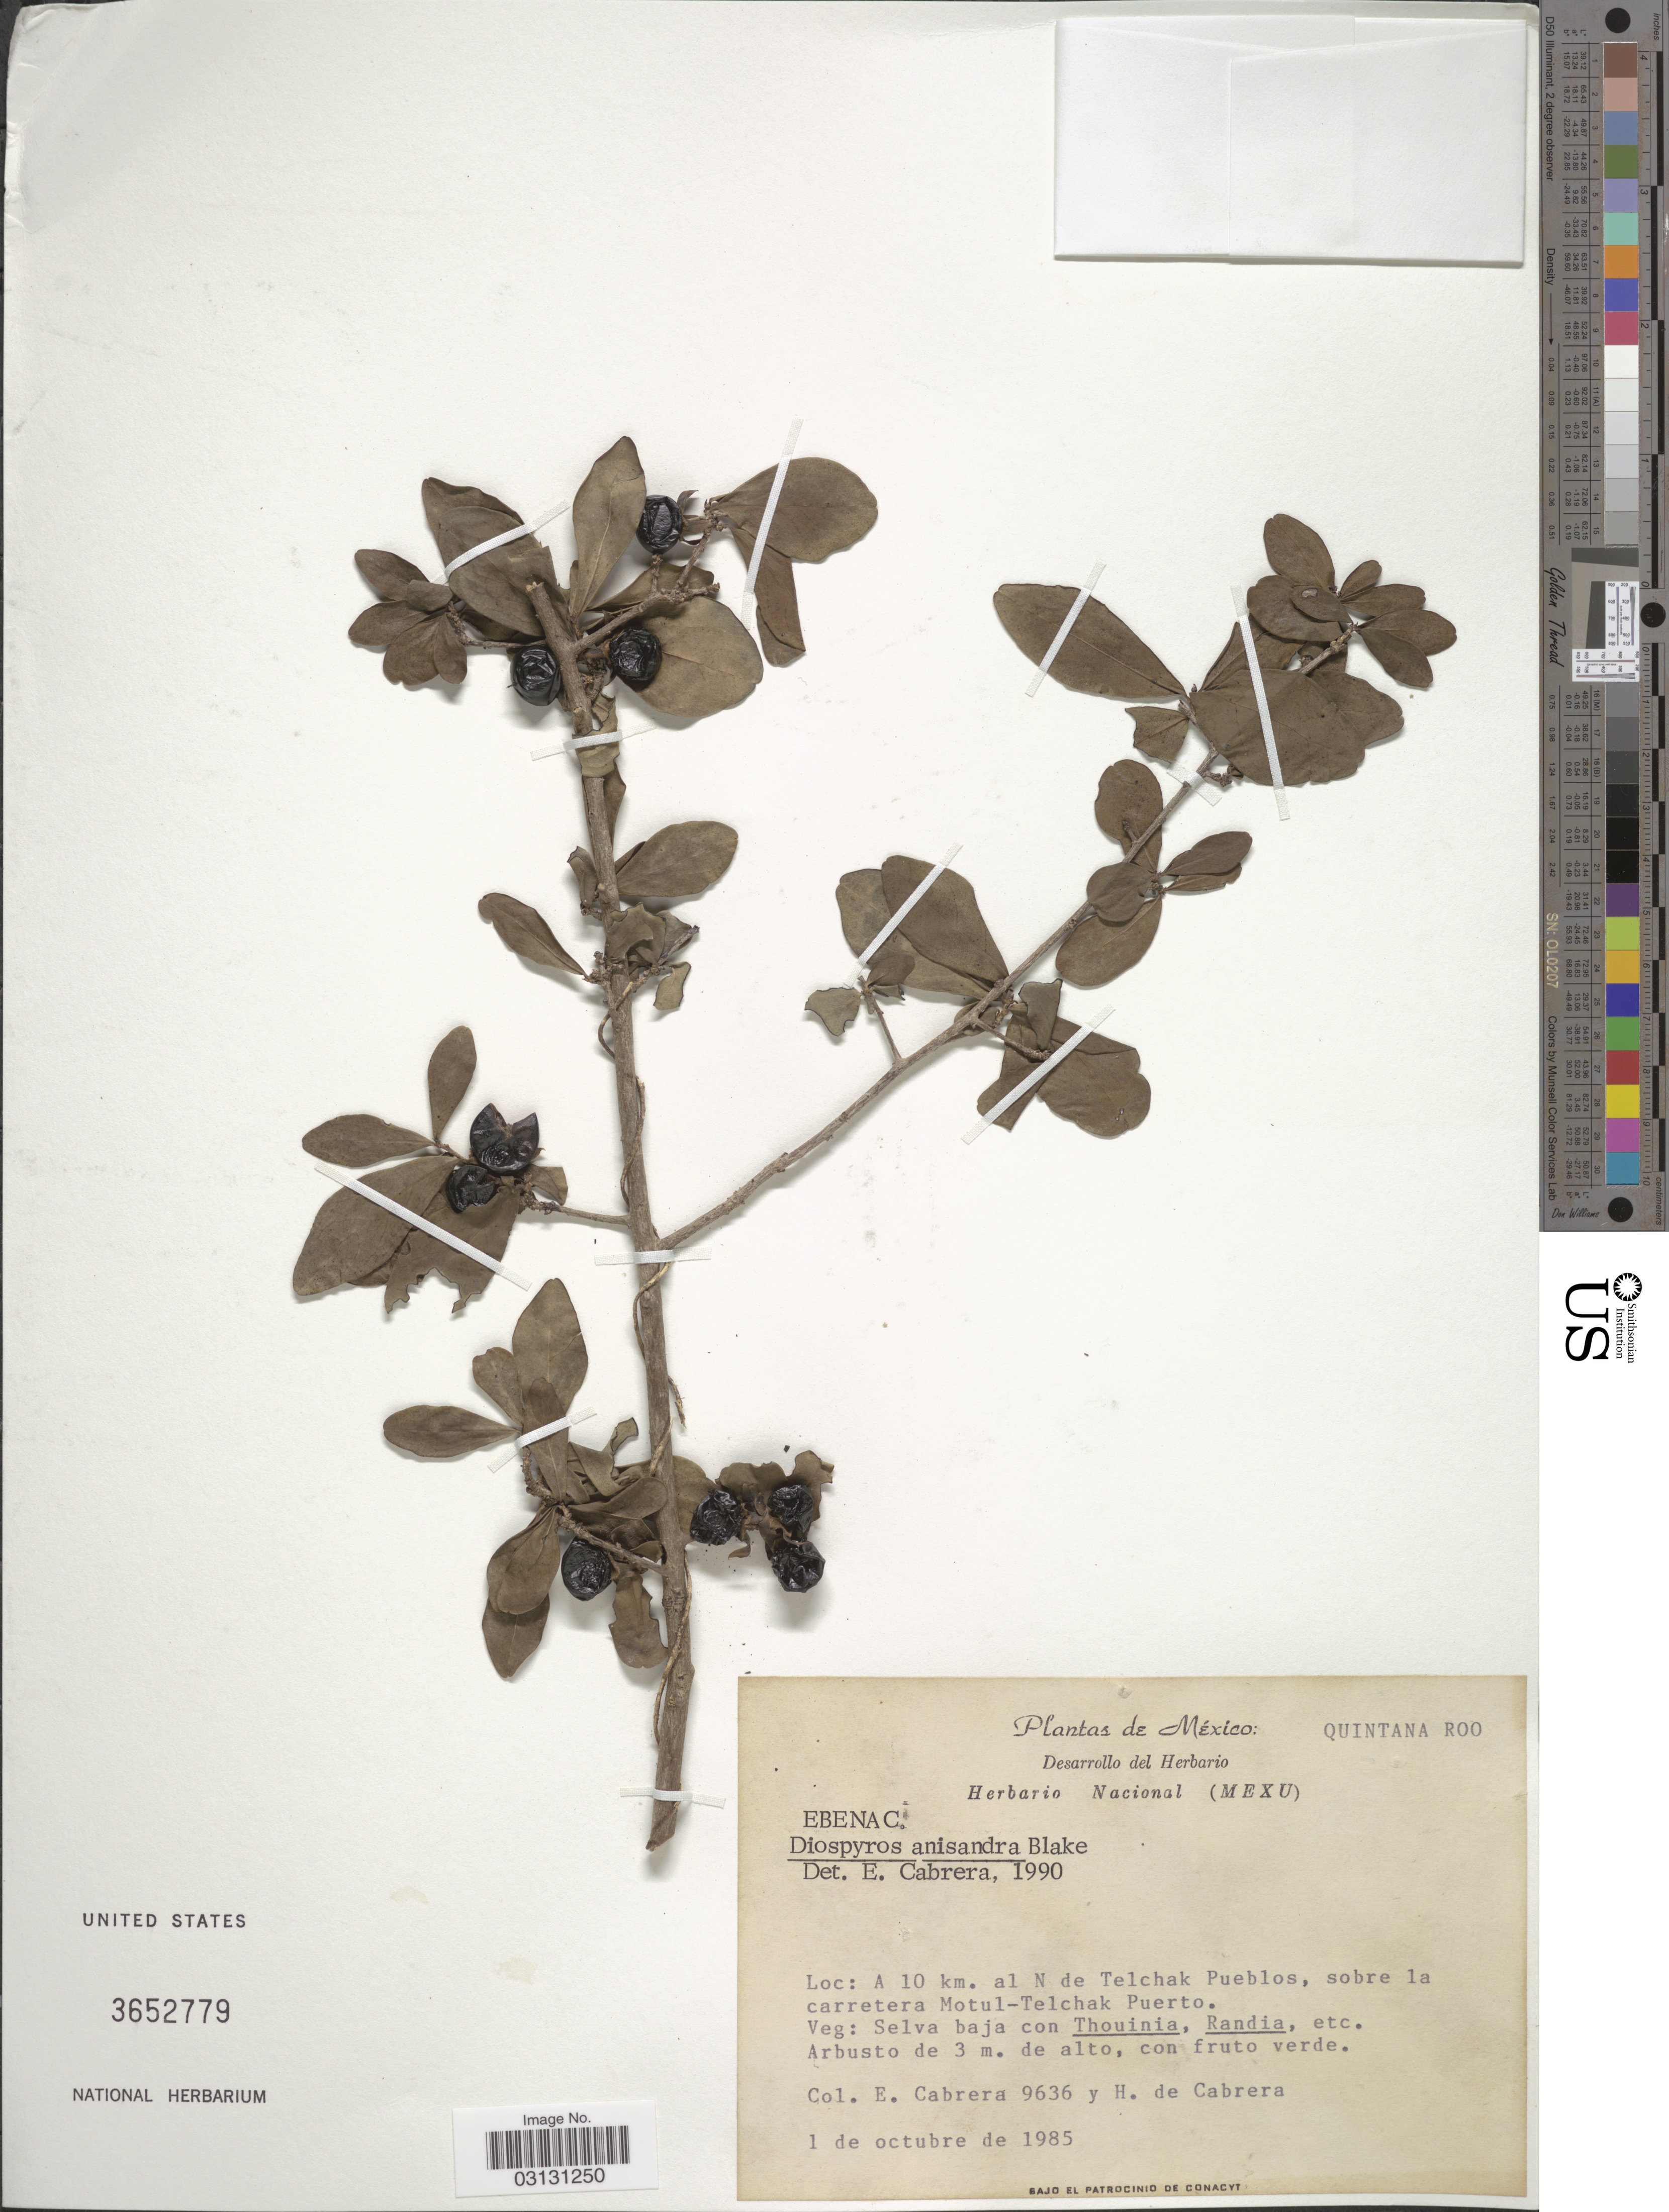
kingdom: Plantae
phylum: Tracheophyta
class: Magnoliopsida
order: Ericales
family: Ebenaceae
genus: Diospyros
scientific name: Diospyros anisandra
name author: S.F. Blake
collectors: E. Cabrera & H. de Cabrera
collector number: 9636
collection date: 1985-10-01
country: Mexico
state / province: Quintana Roo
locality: A 10 km. al N de Telchak Pueblos, sobre la carretera Motul-Telchak Puerto.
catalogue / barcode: US 3652779